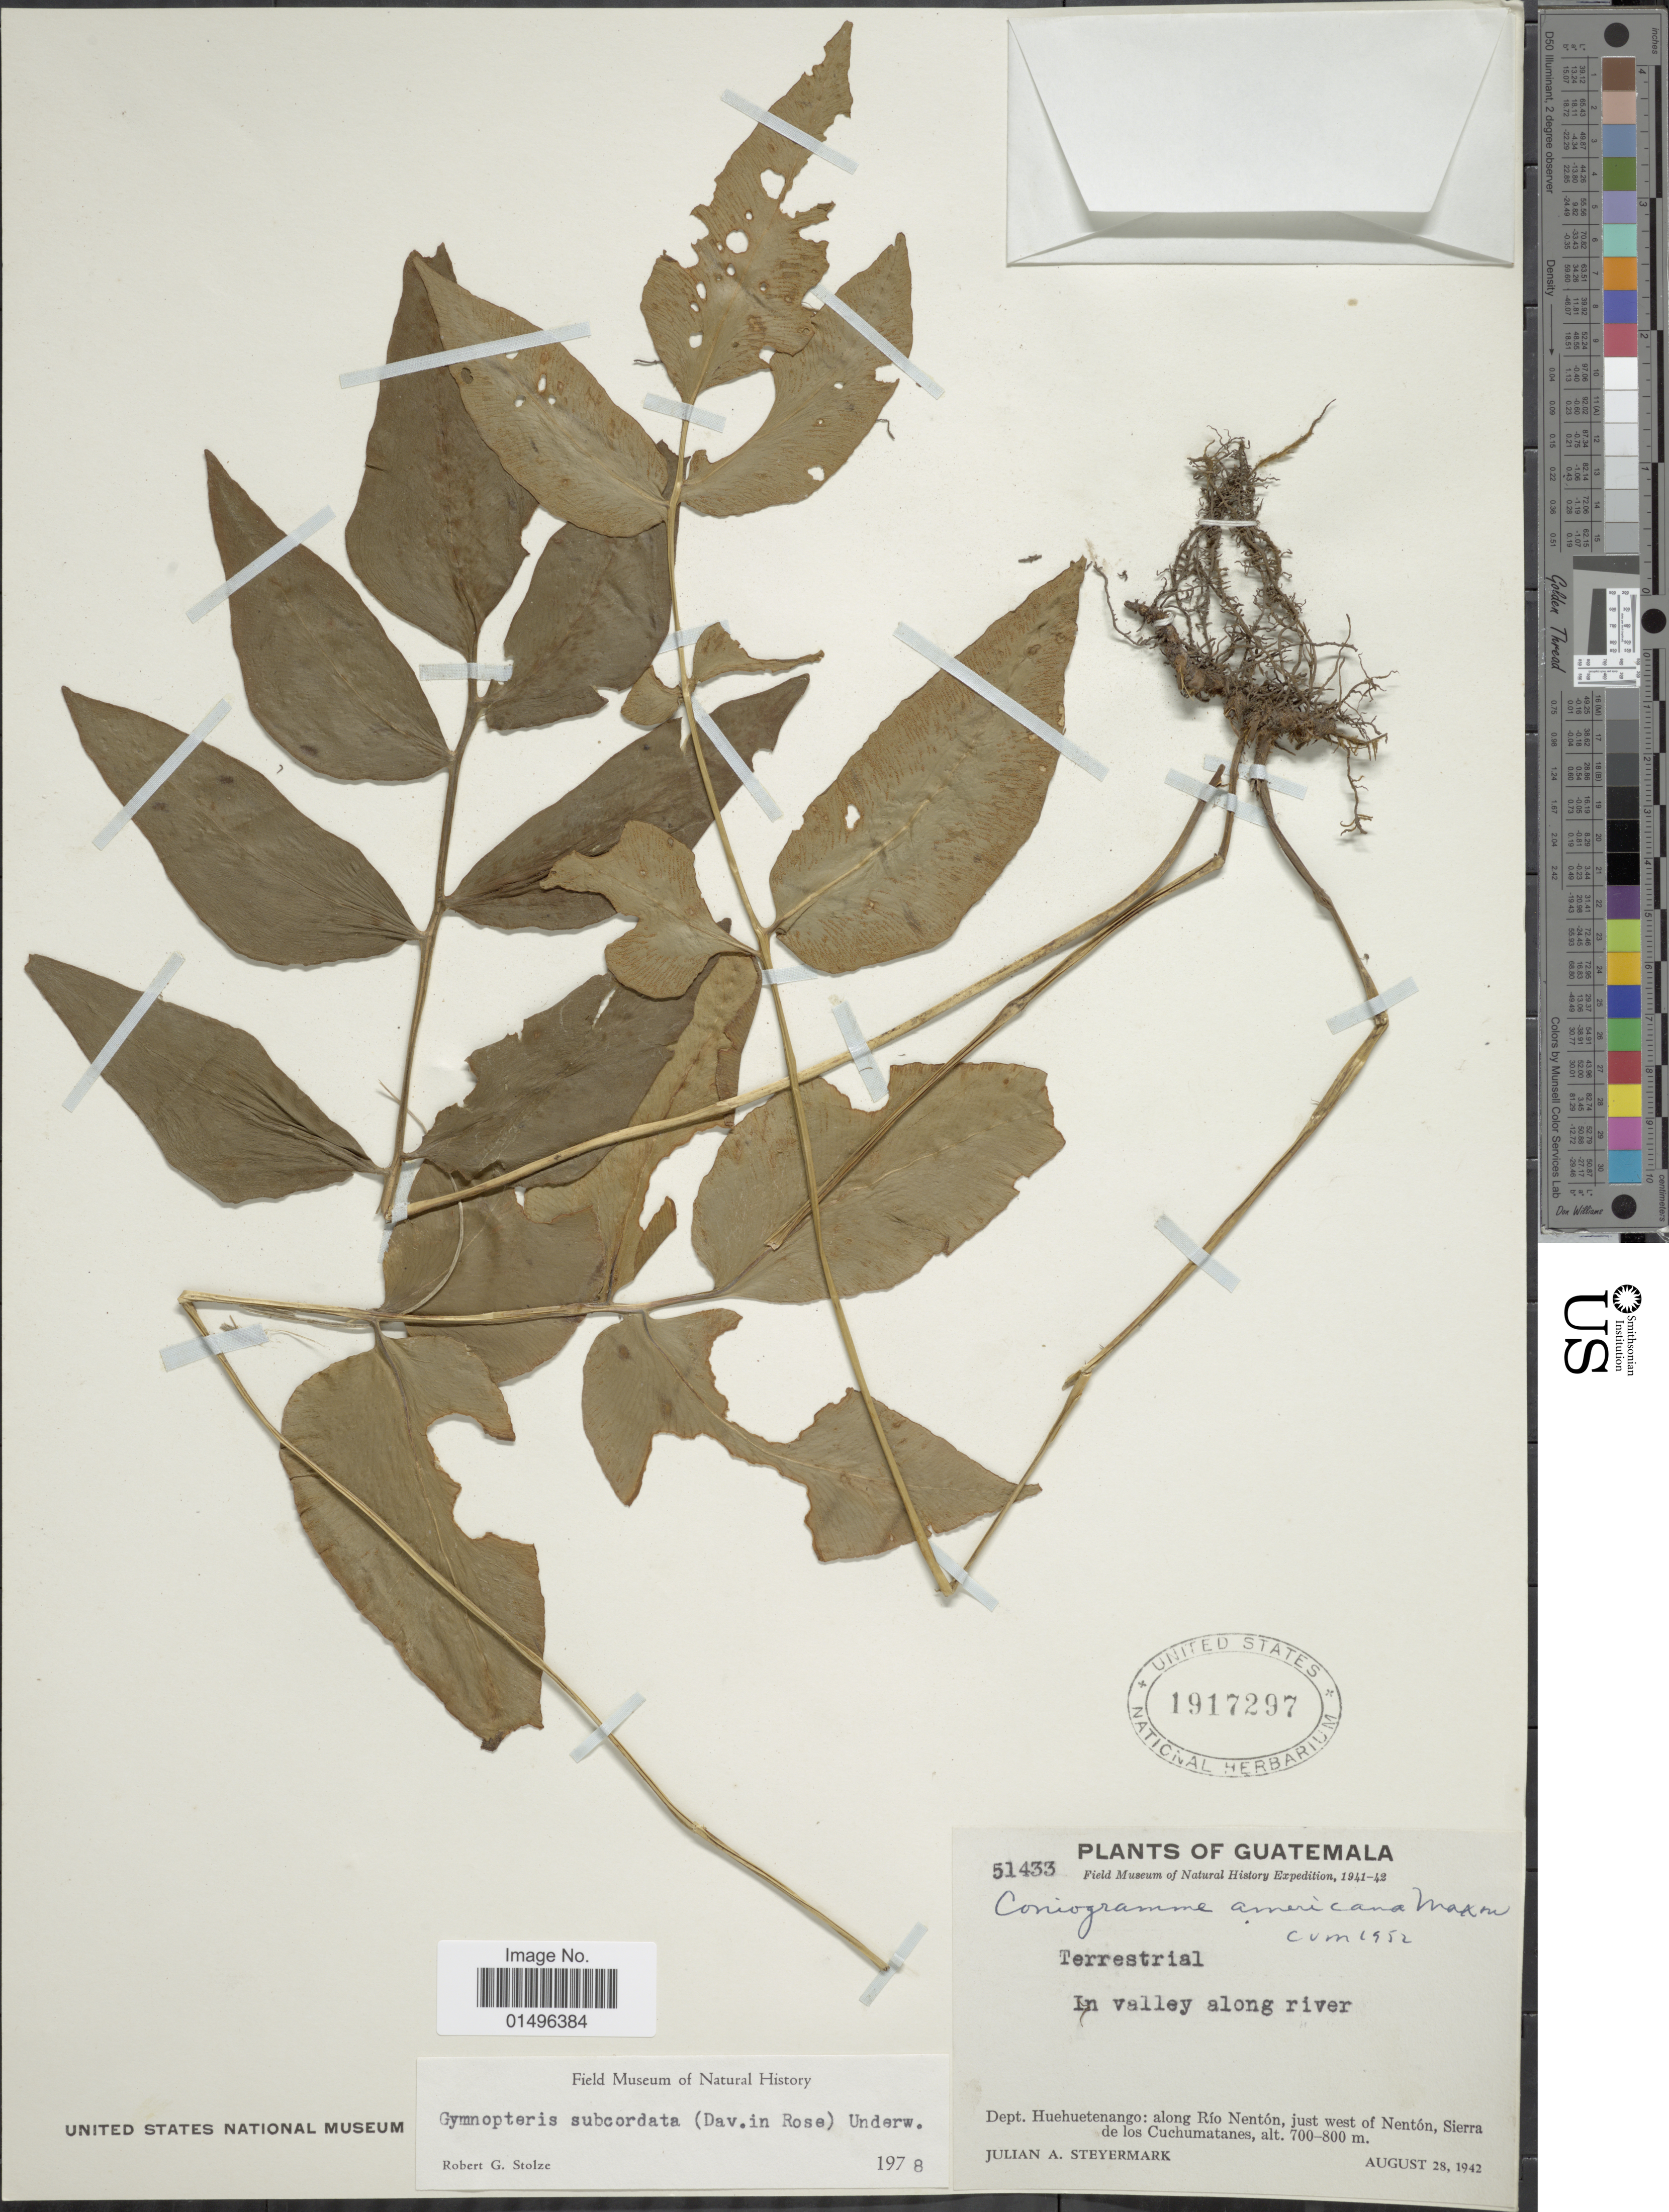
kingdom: Plantae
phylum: Tracheophyta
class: Polypodiopsida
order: Polypodiales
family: Pteridaceae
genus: Hemionitis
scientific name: Hemionitis subcordata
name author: (D.C. Eaton & Davenp.) Mickel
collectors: J. Steyermark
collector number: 51433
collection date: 1942-08-28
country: Guatemala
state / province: Huehuetenango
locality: Guatemala, Dept. Huehuetanango: along Rio Nenton, just west of Nenton, Sierra de los Cuchumatanes.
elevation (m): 700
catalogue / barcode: US 1917297